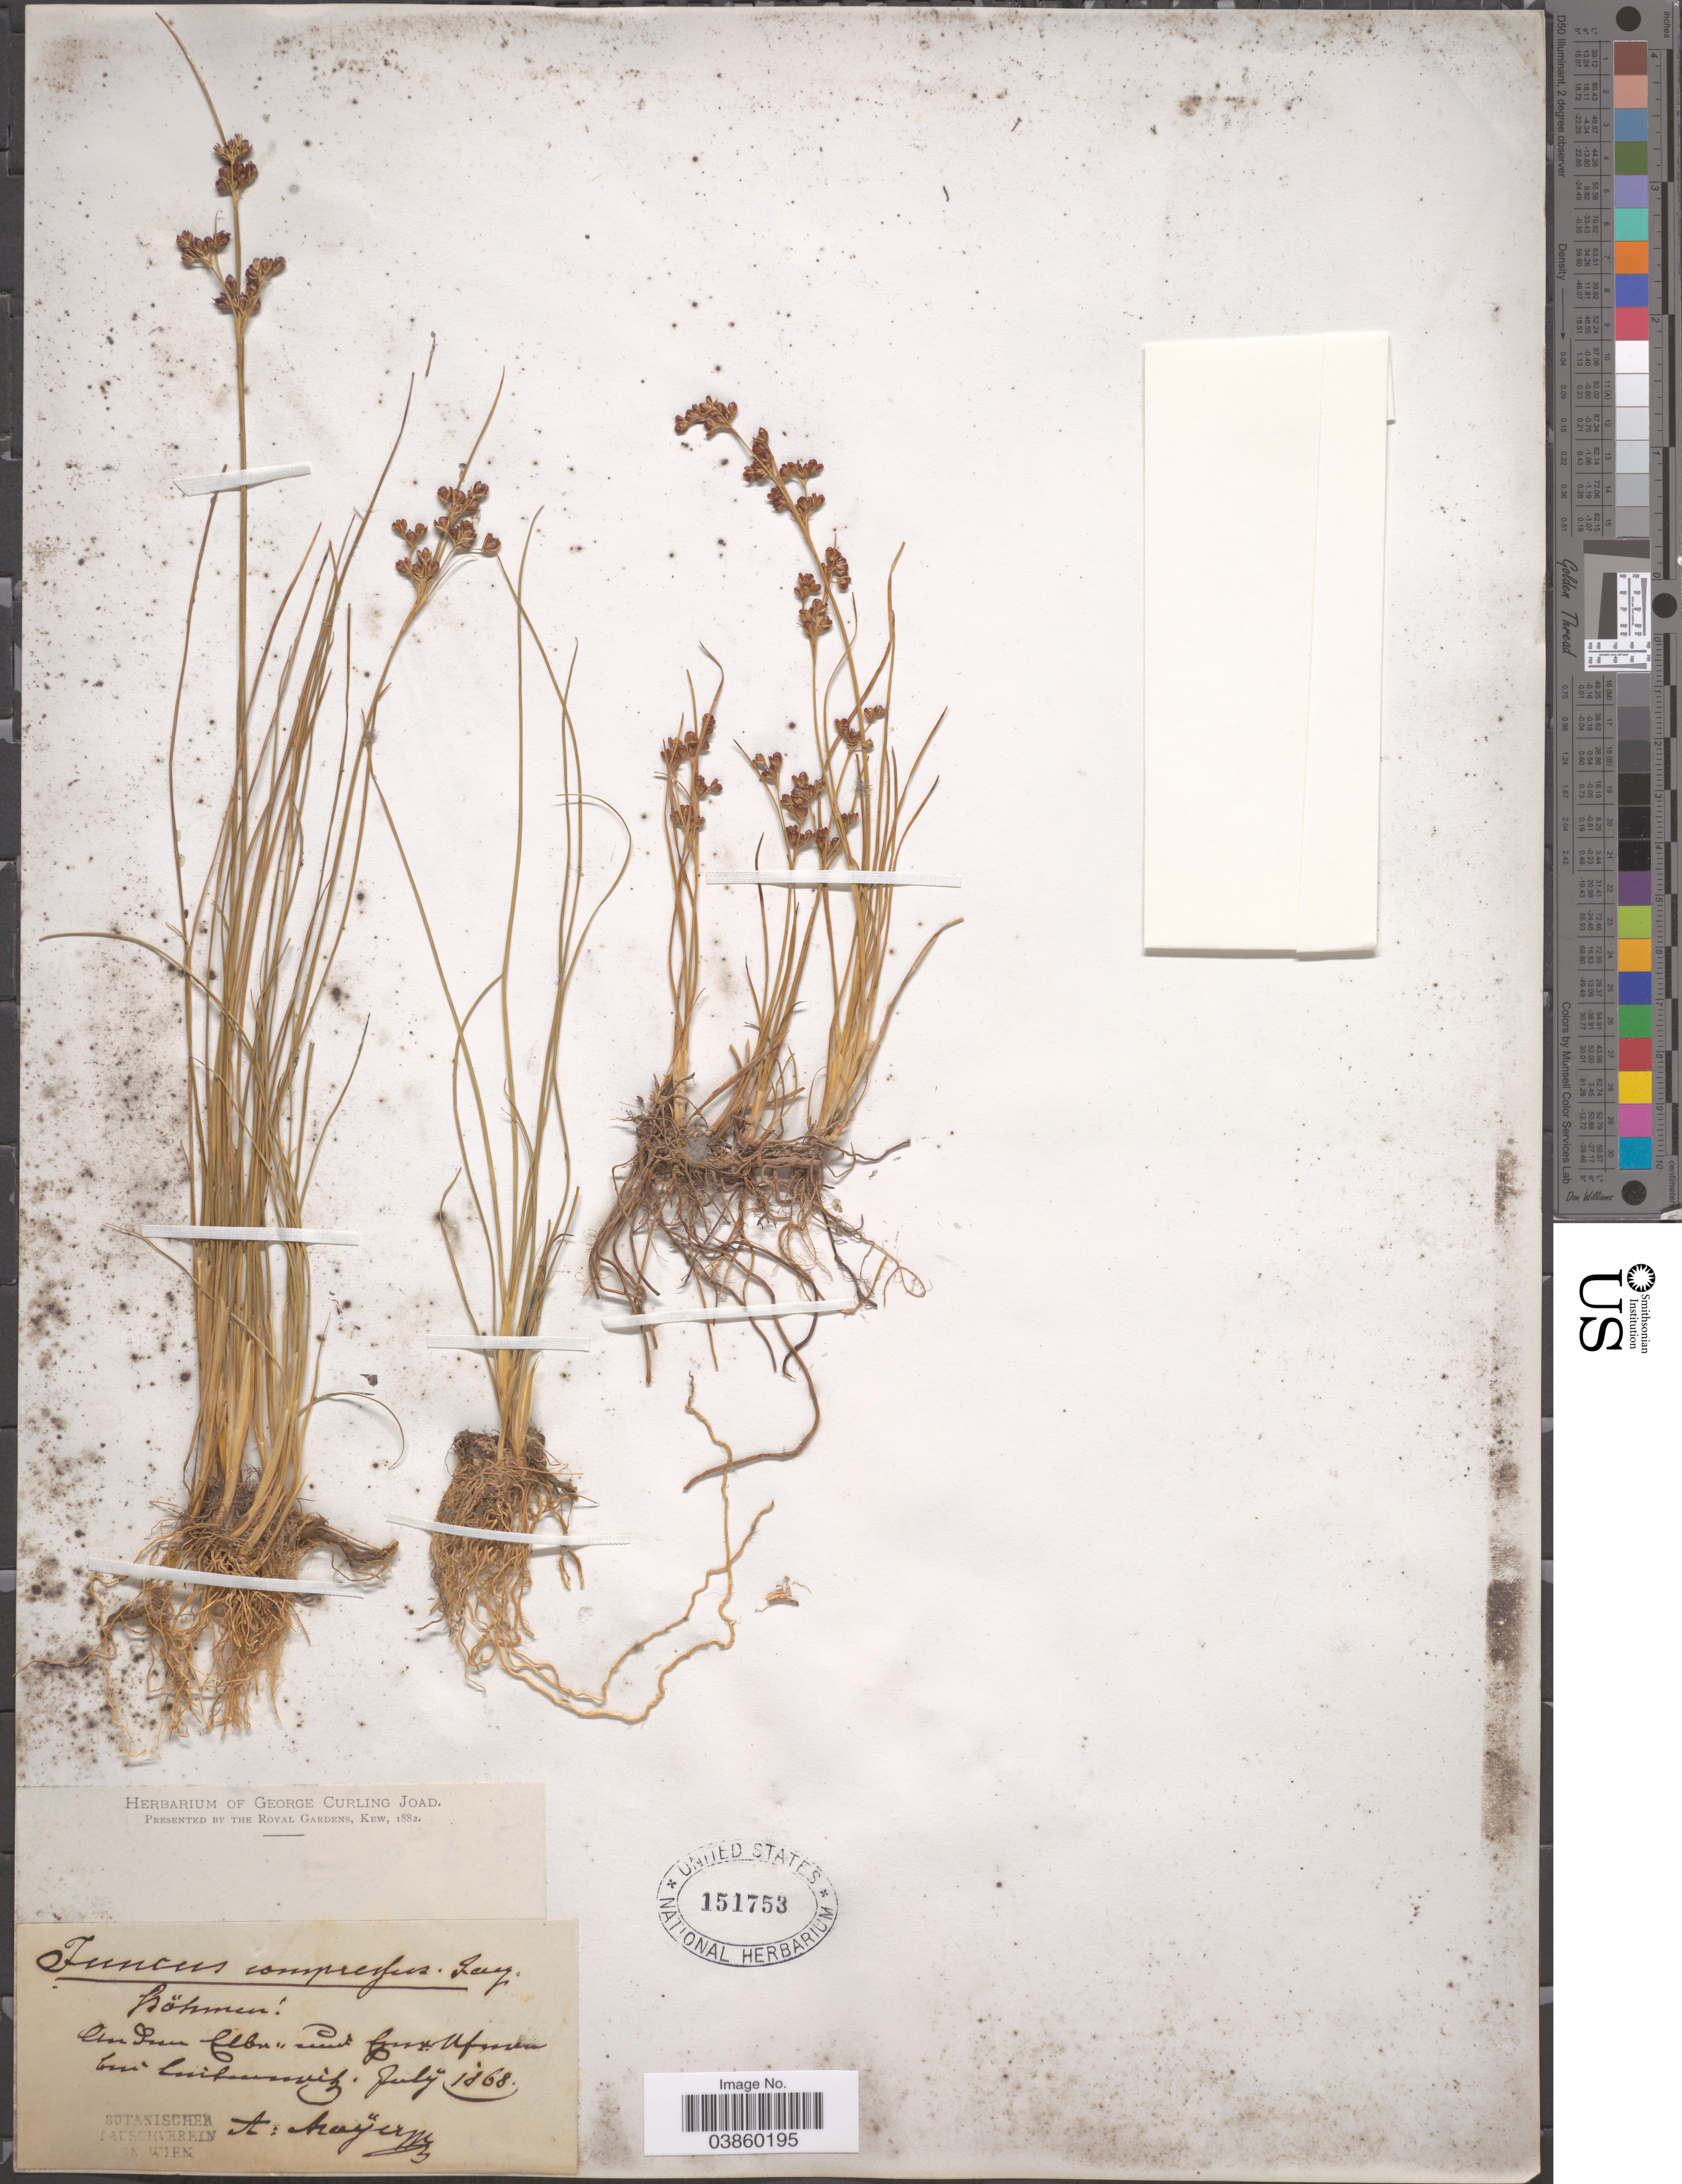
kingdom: Plantae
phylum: Tracheophyta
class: Liliopsida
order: Poales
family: Juncaceae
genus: Juncus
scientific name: Juncus compressus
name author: Jacq.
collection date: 1868-07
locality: Am [illegible text] Luiterwitz[interpreted].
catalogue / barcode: US 151753